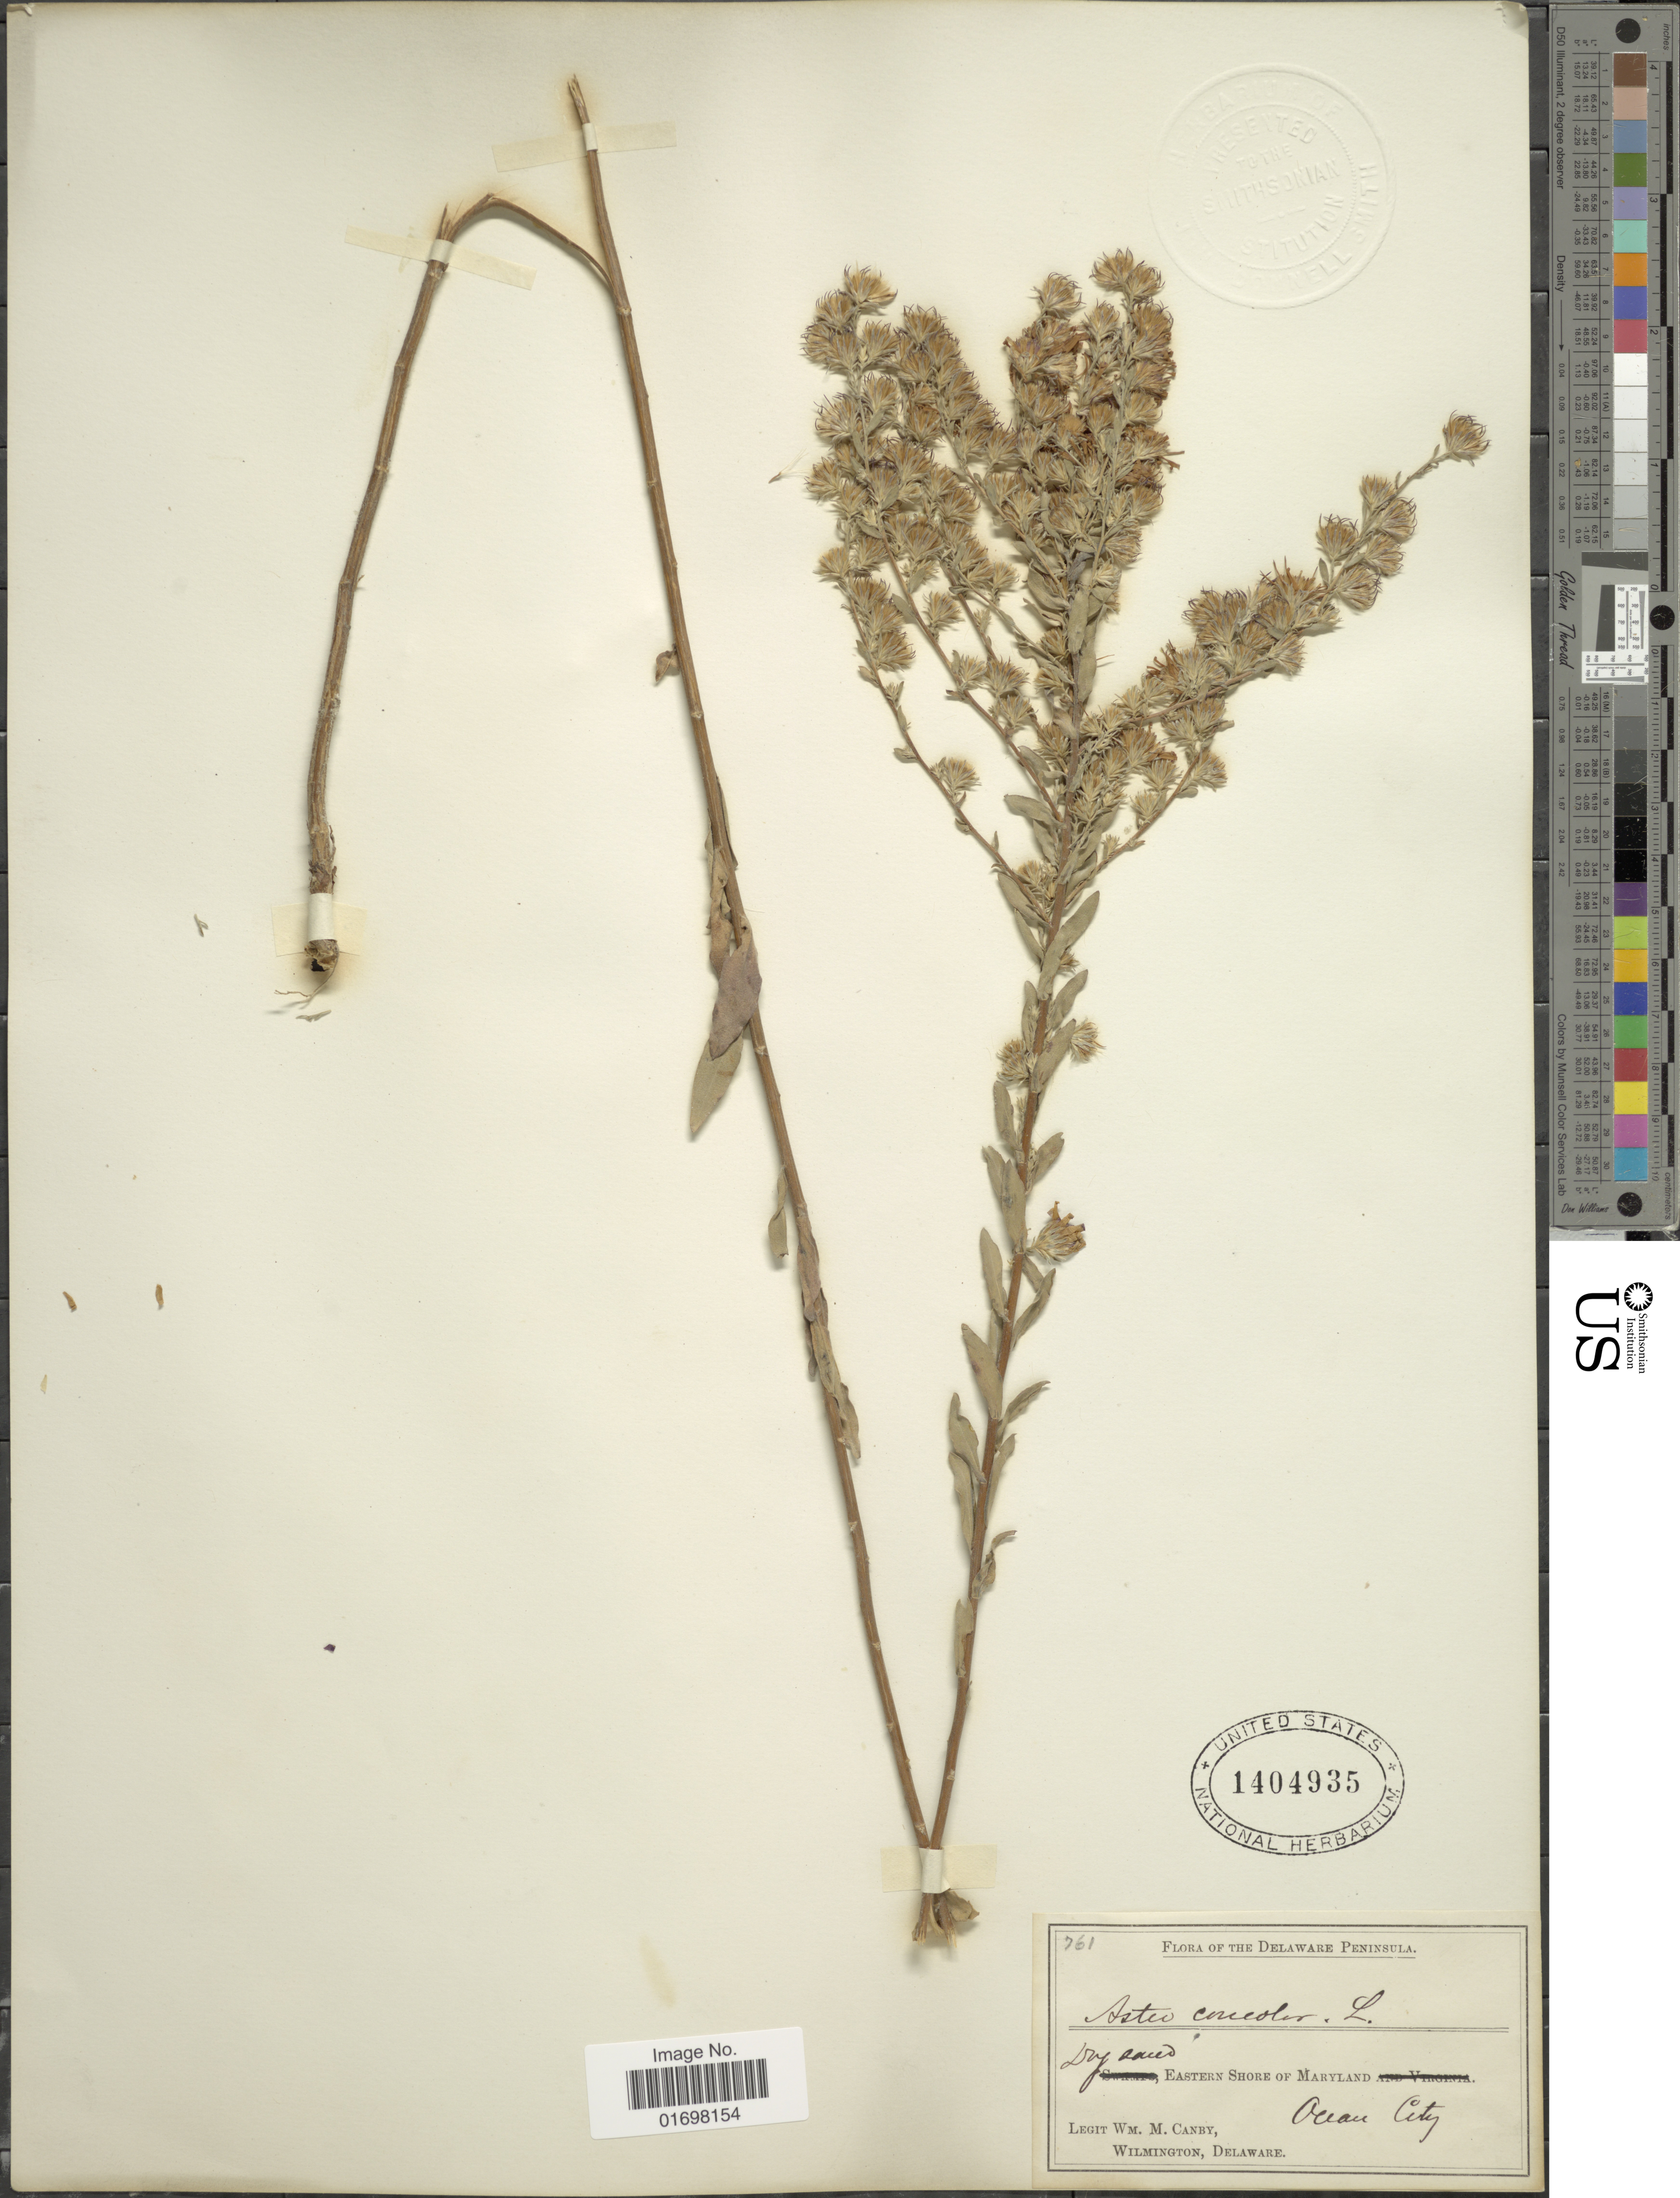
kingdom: Plantae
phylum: Tracheophyta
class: Magnoliopsida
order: Asterales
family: Asteraceae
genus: Symphyotrichum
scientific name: Symphyotrichum concolor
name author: (L.) G.L. Nesom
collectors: W. M. Canby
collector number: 761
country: United States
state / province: Maryland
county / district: Worcester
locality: Eastern Shore of Maryland. Ocean City.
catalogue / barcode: US 1404935